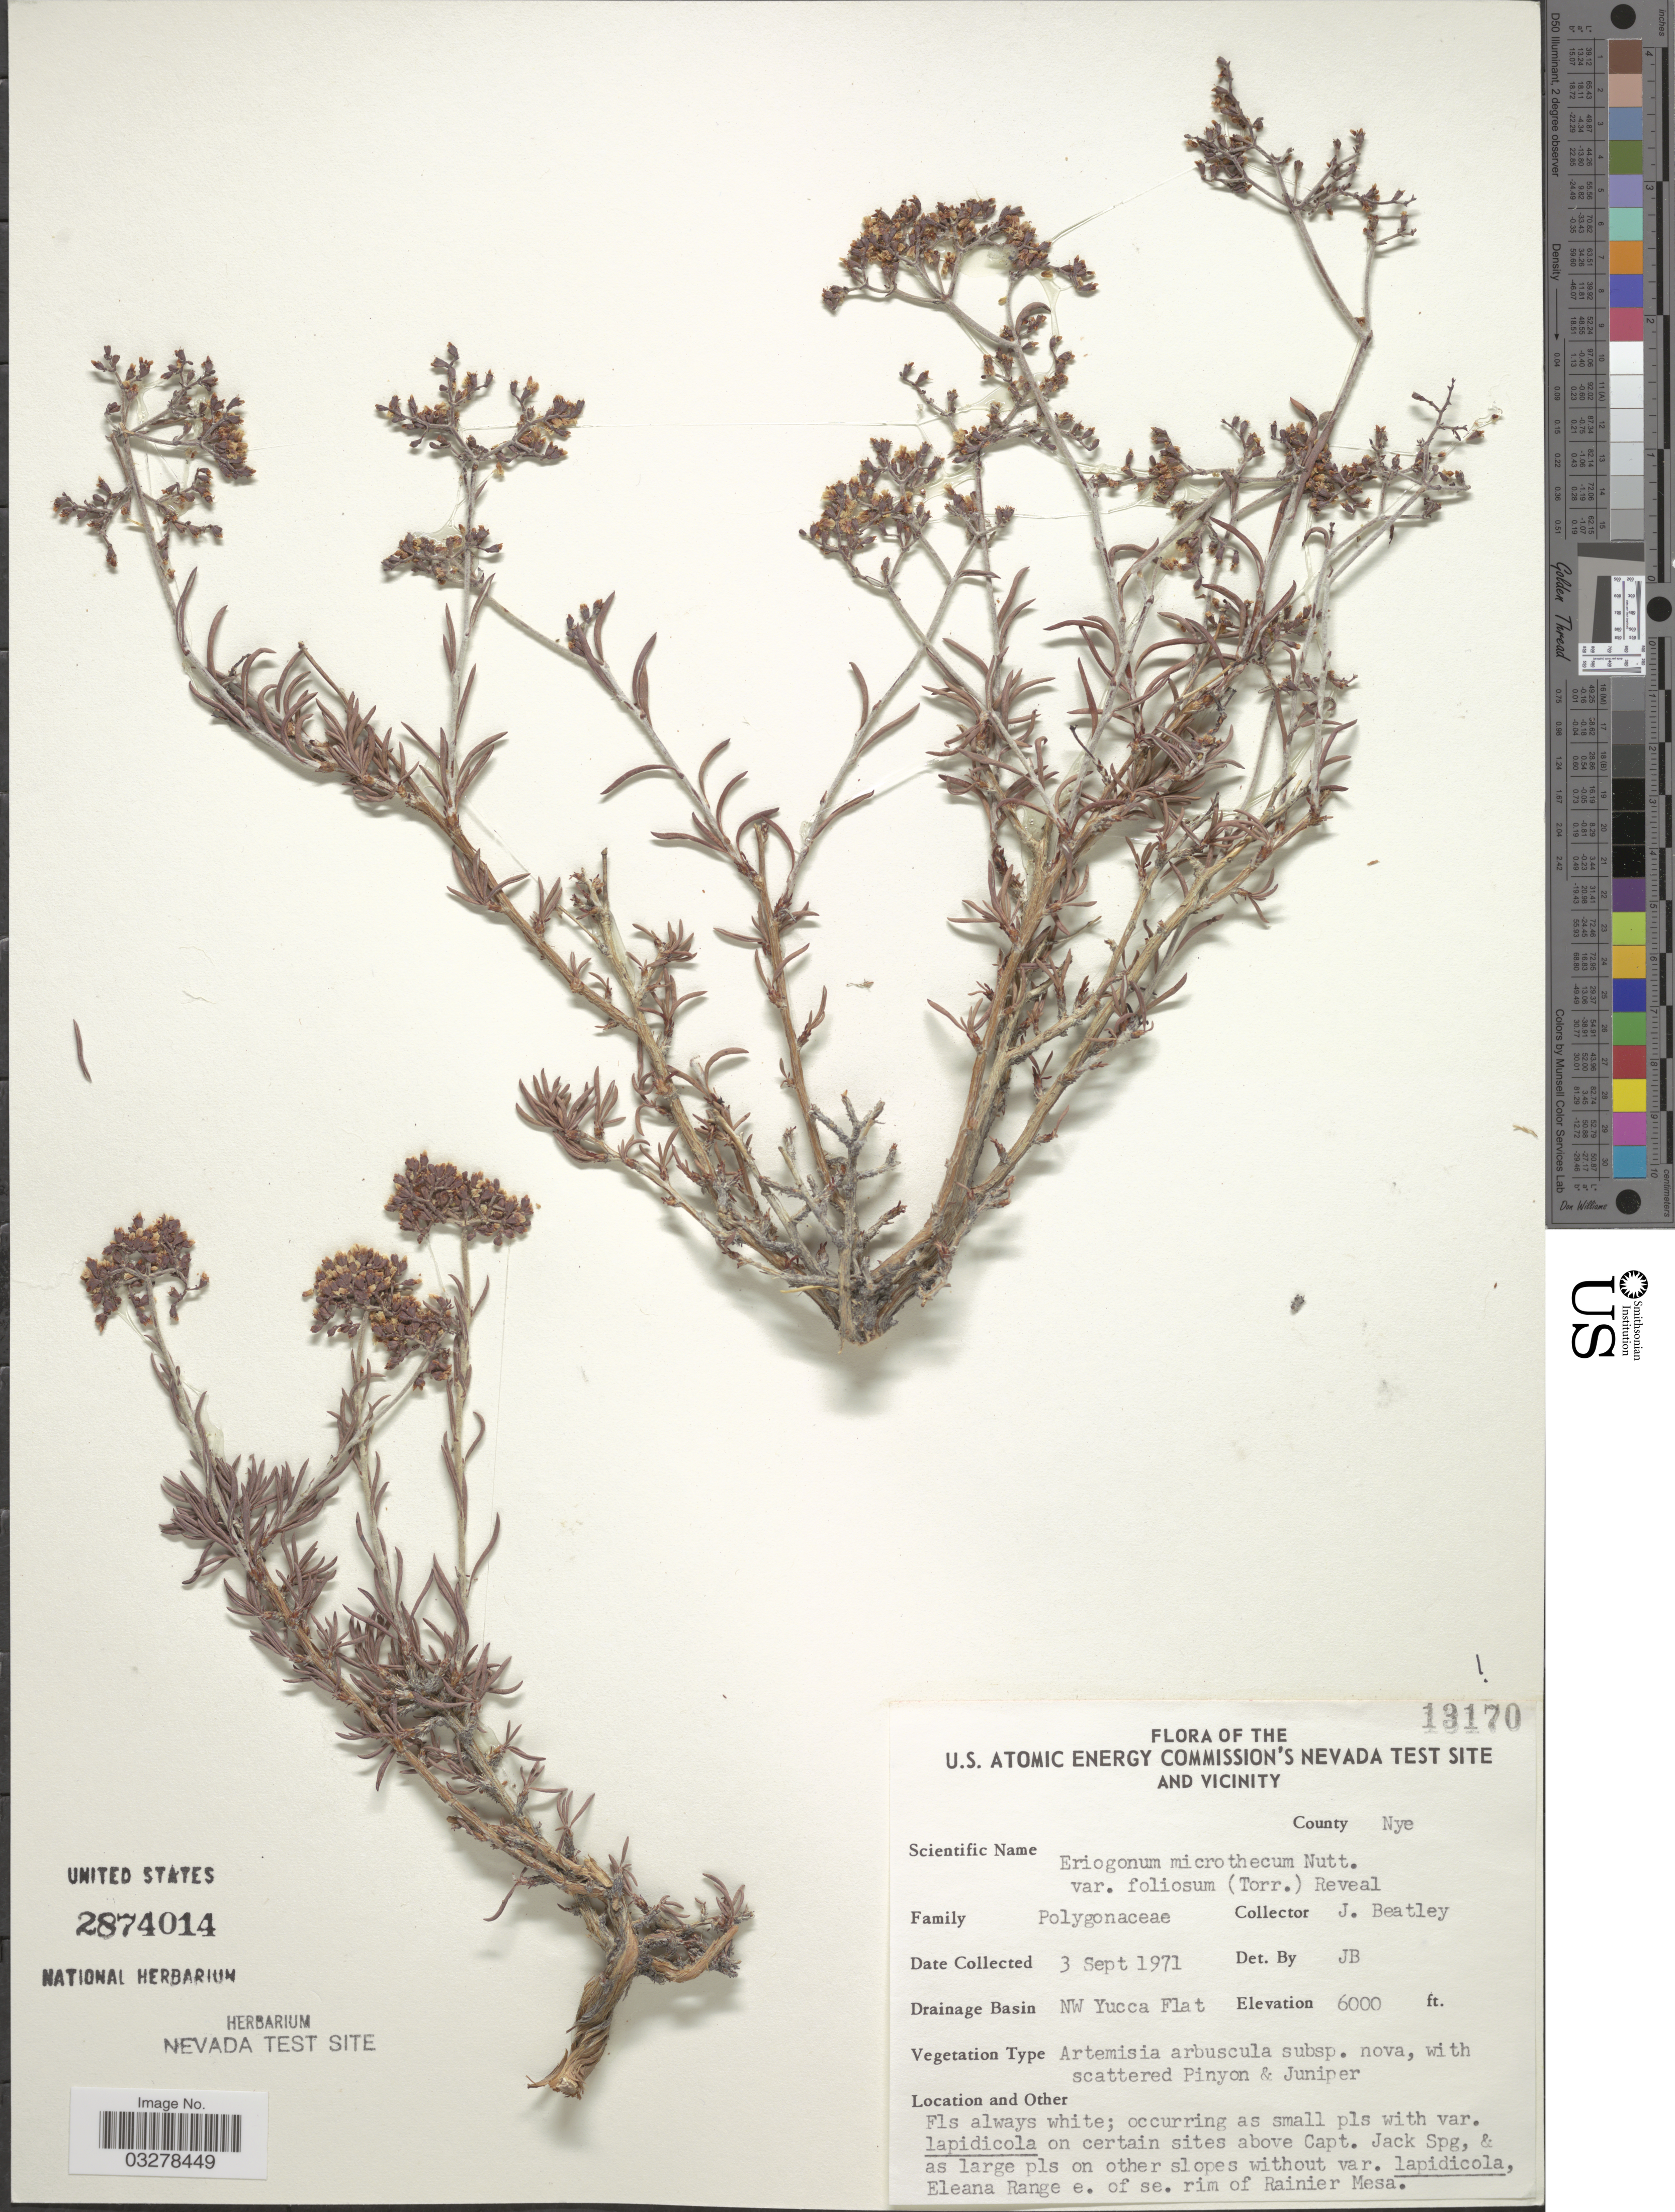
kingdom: Plantae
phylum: Tracheophyta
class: Magnoliopsida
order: Caryophyllales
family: Polygonaceae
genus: Eriogonum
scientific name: Eriogonum microtheca var. foliosum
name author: (Torr. & A. Gray) Reveal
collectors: J. C. Beatley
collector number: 13170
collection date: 1971-09-03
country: United States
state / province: Nevada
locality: U.S. Atomic Energy Commission's Nevada Test Site and Vicinity. County Nye. Drainage Basin NW Yucca Flat. On certain sites above Capt. Jack Spg, Eleana Range e. of se. rim of Rainier Mesa.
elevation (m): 1829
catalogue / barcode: US 2874014